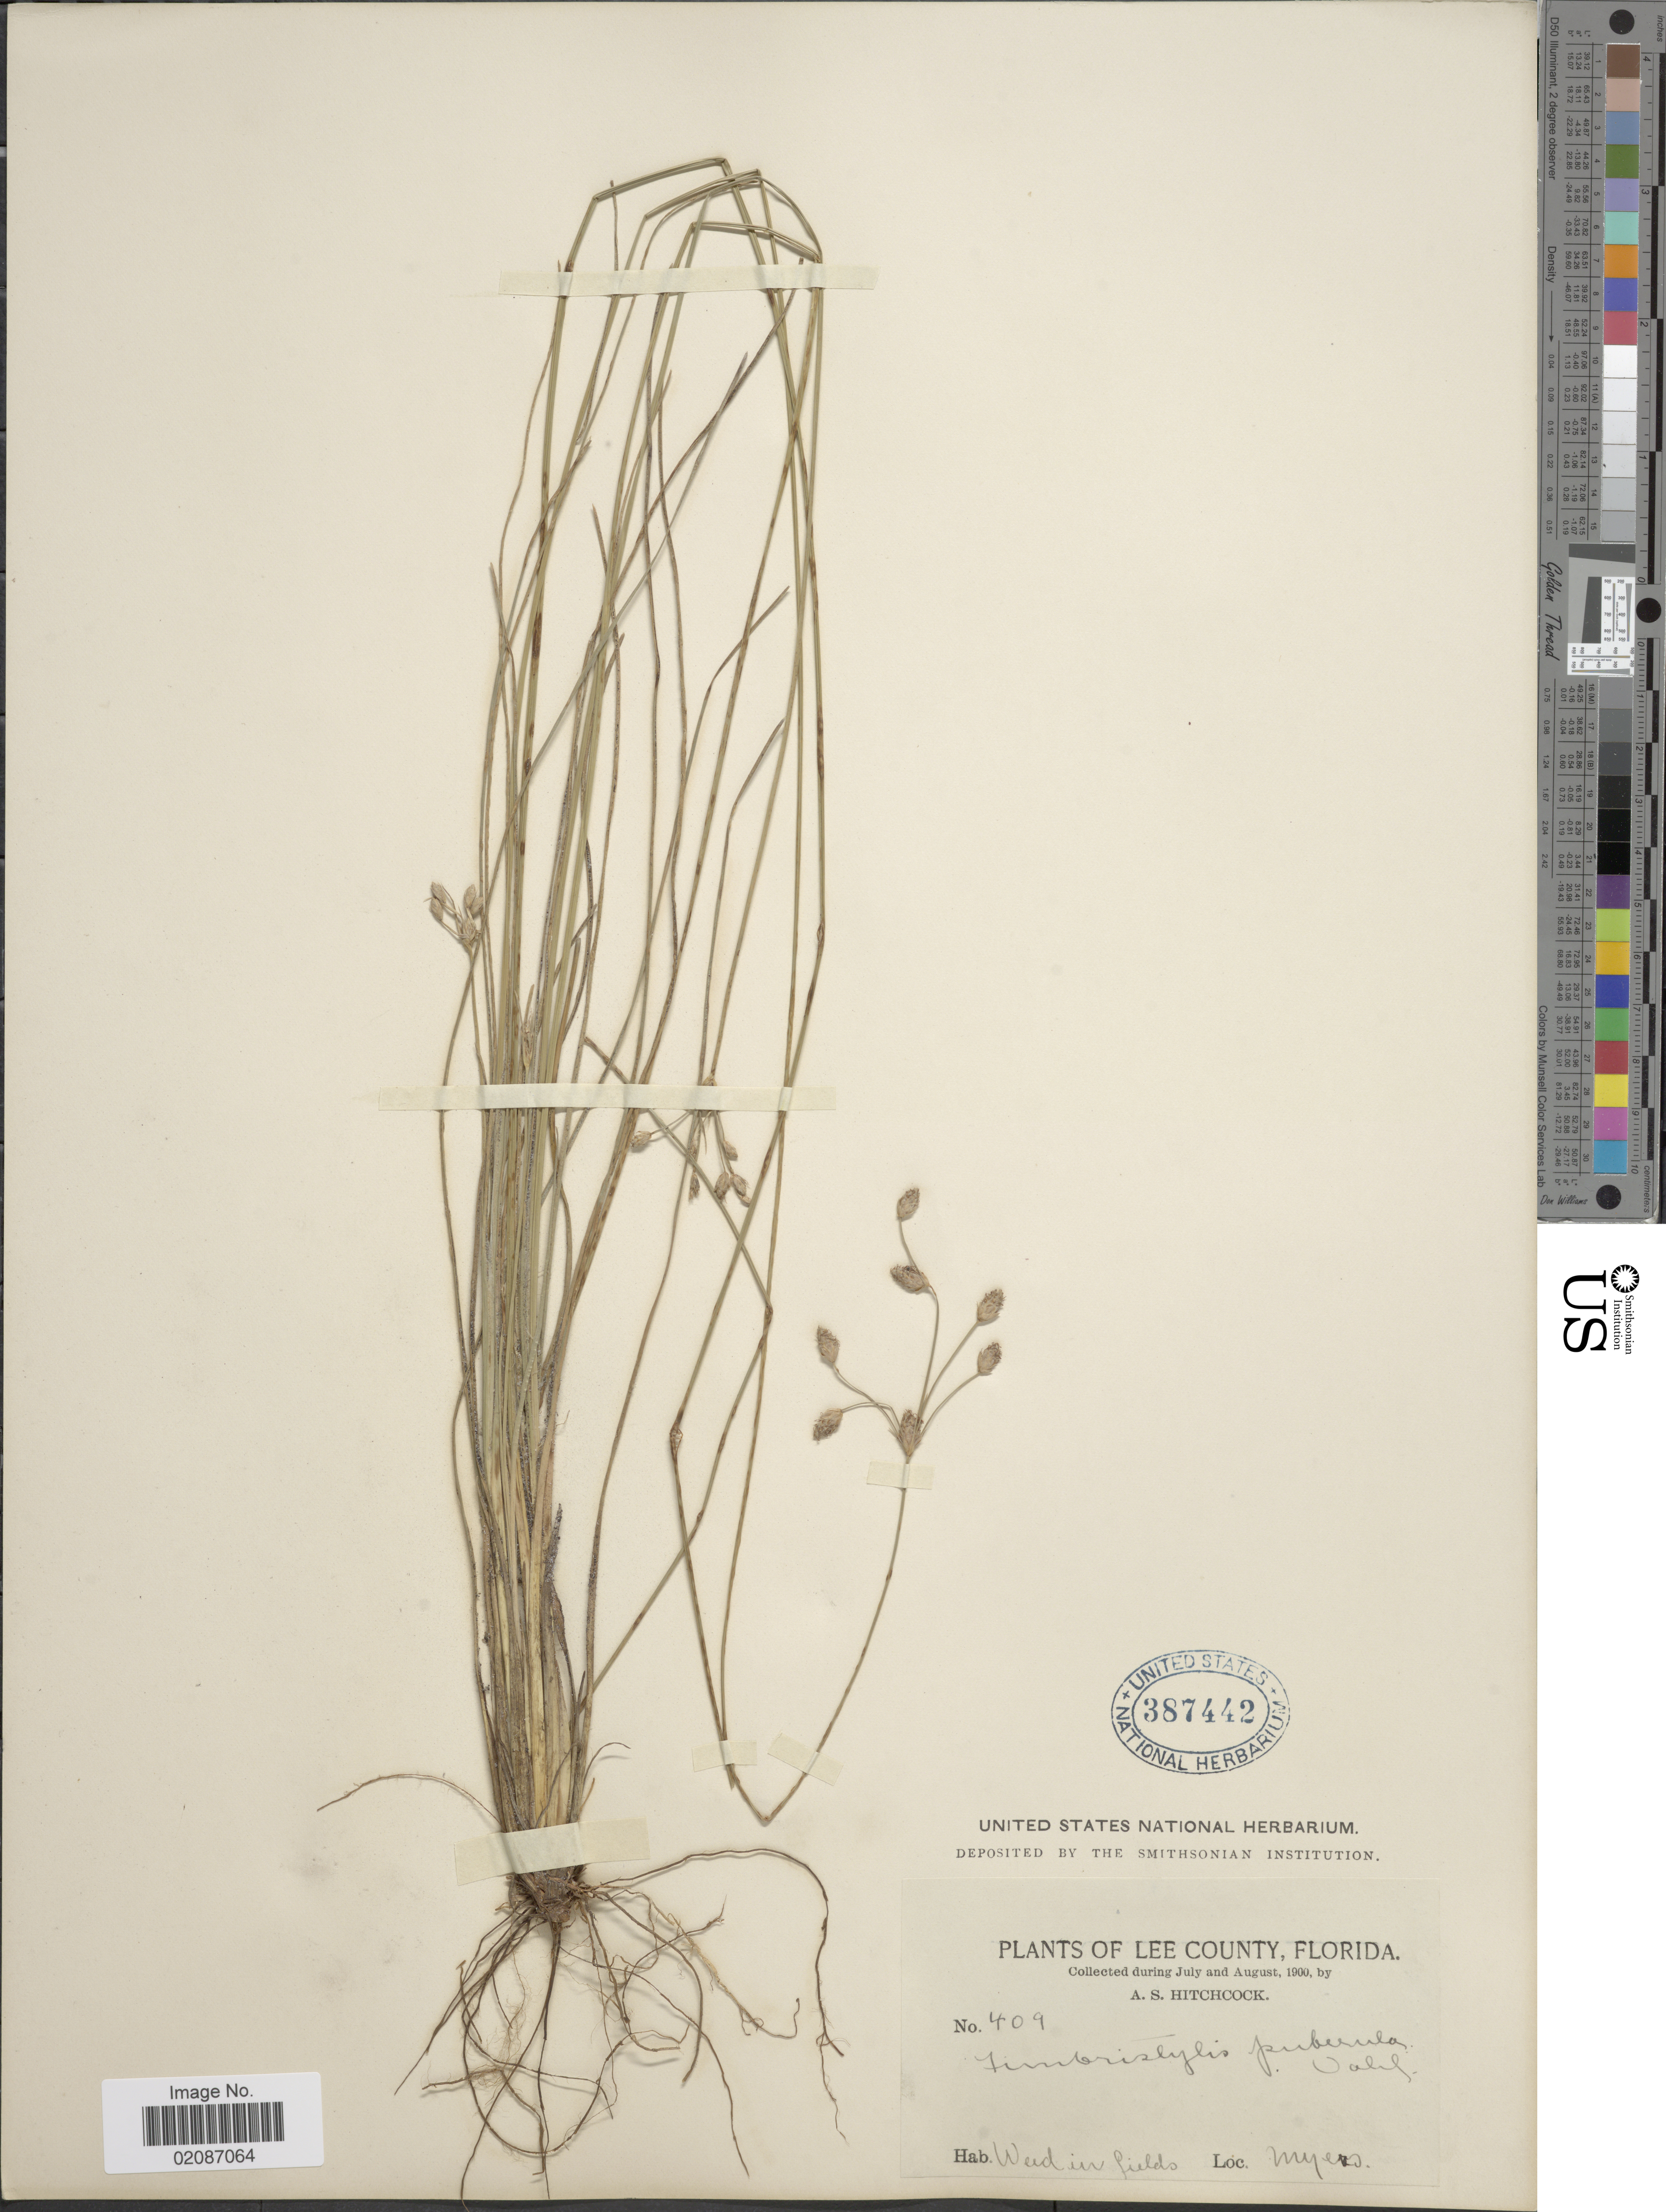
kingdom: Plantae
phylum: Tracheophyta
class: Liliopsida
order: Poales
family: Cyperaceae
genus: Fimbristylis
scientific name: Fimbristylis spadicea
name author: (L.) Vahl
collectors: A. S. Hitchcock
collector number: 409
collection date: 1900-07/1900-08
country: United States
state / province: Florida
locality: Lee County, Myers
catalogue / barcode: US 387442